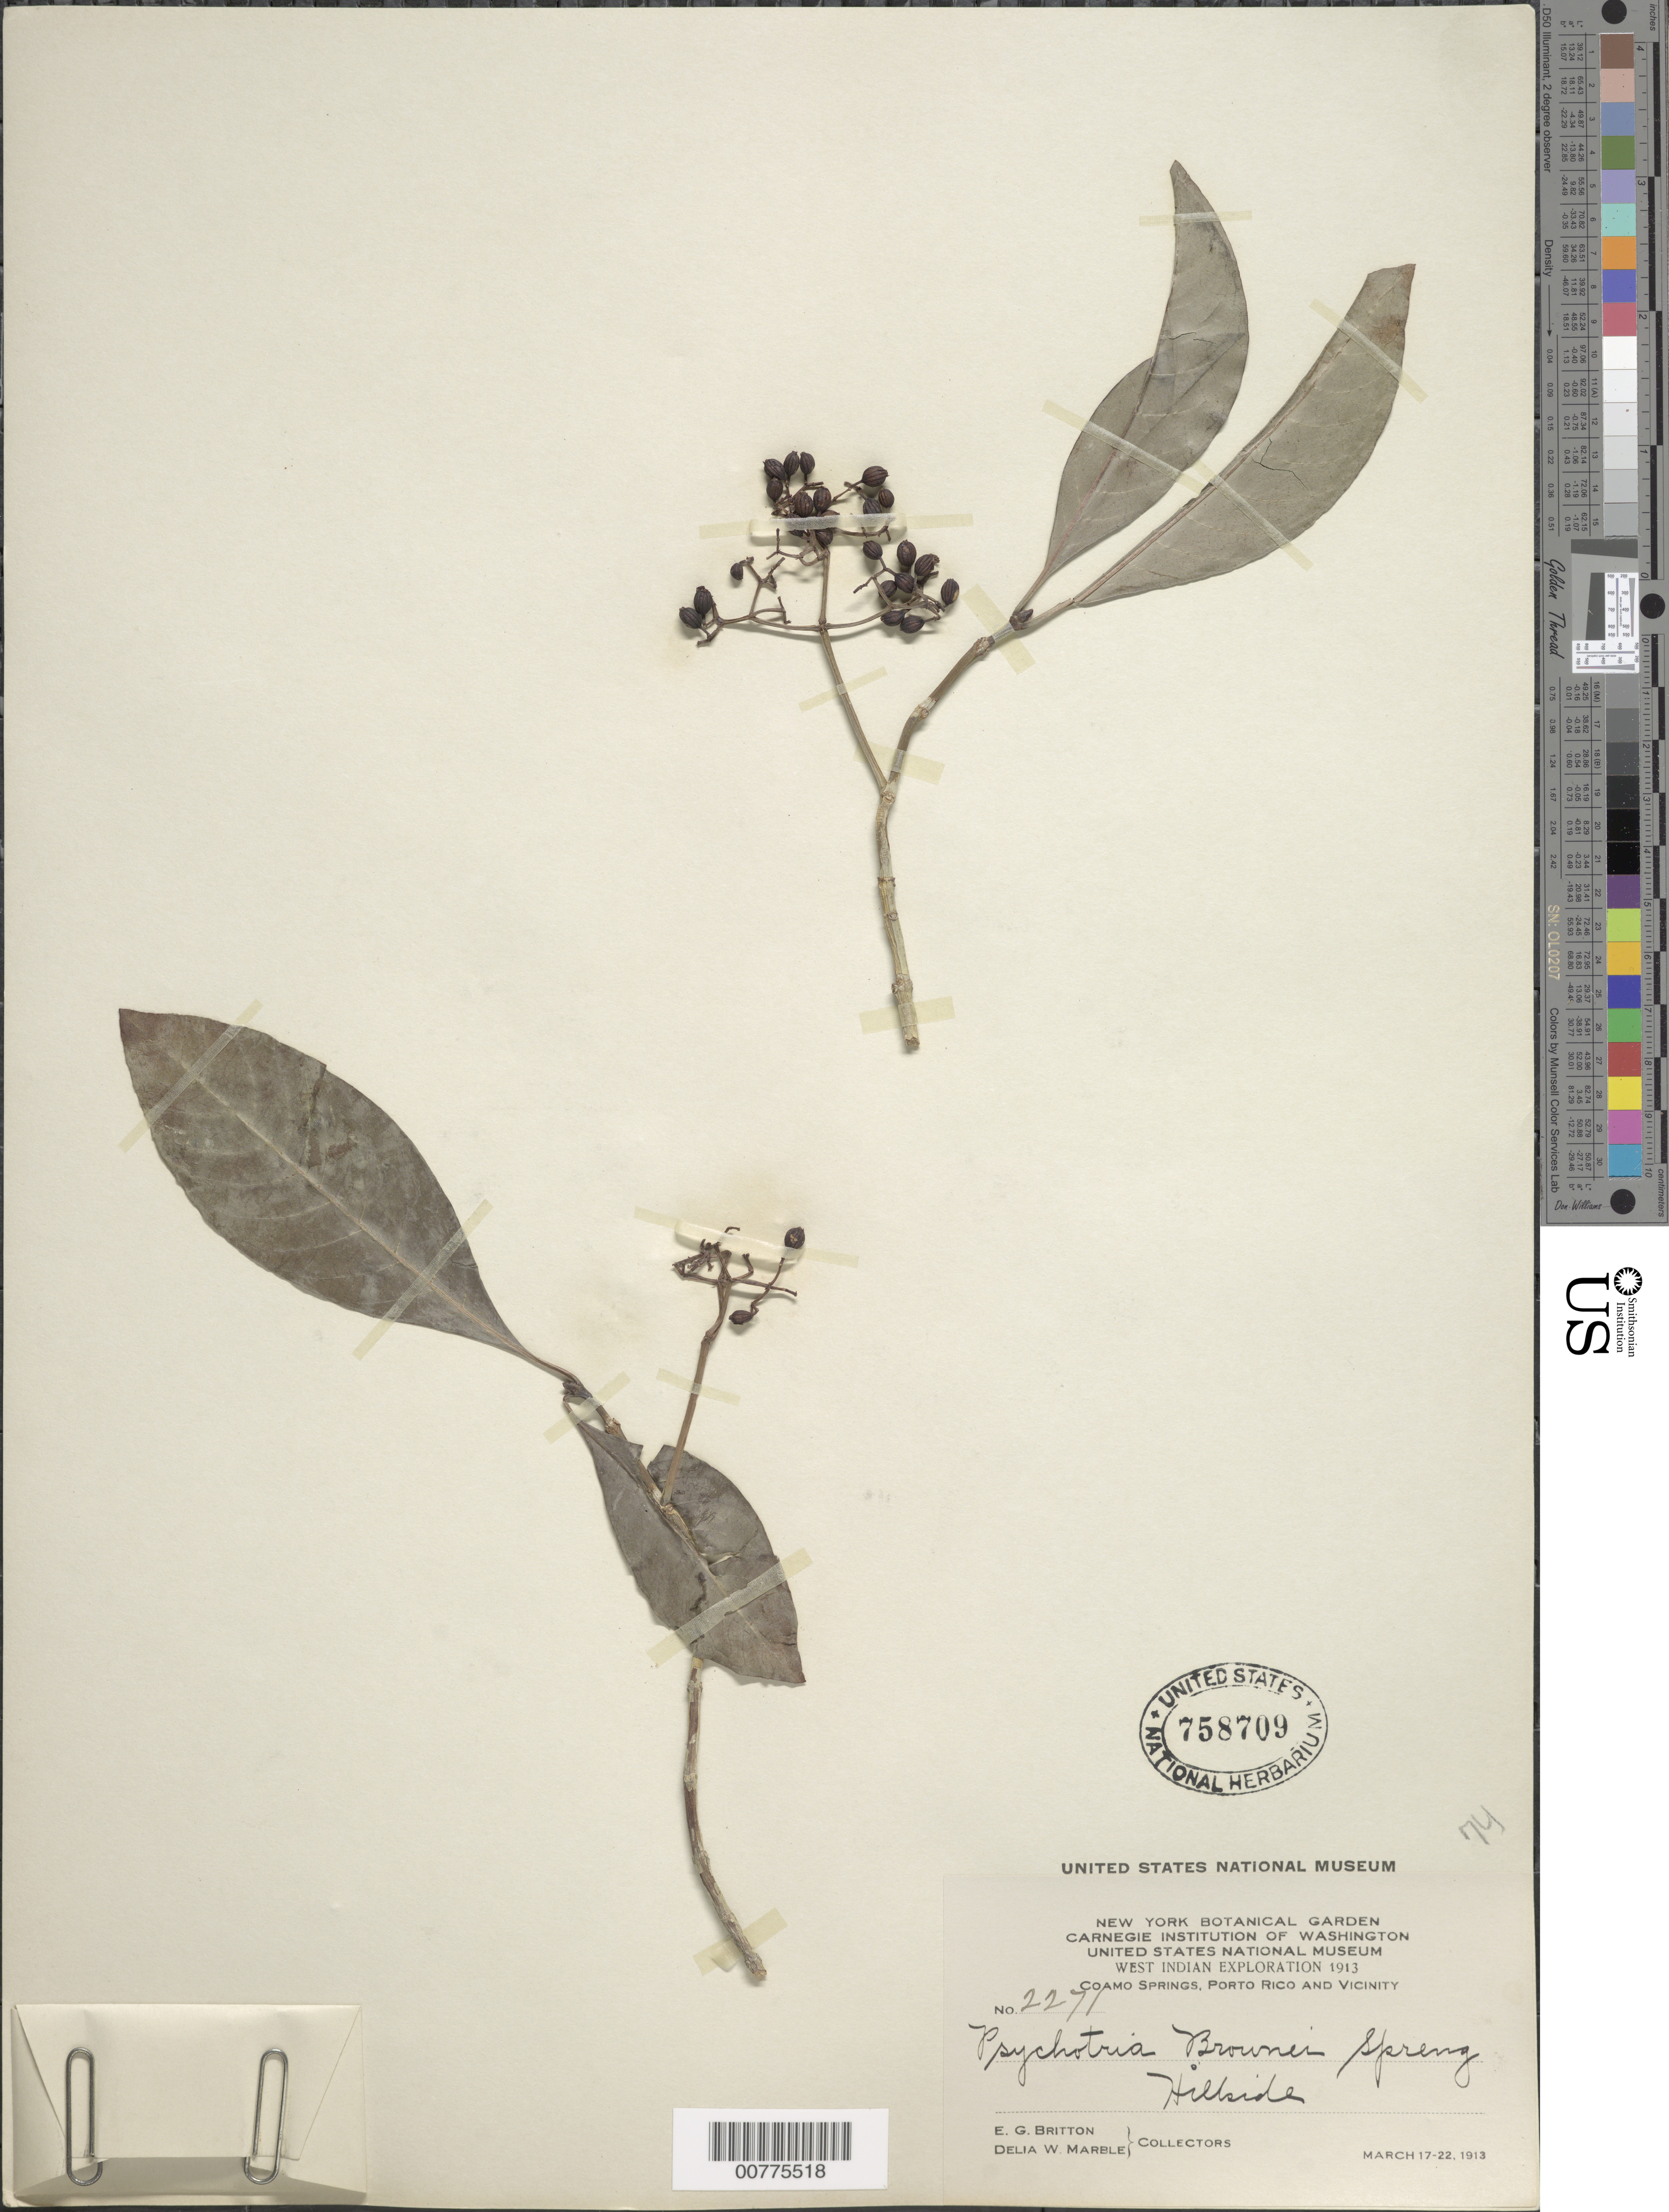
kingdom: Plantae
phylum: Tracheophyta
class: Magnoliopsida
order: Gentianales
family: Rubiaceae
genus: Psychotria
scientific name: Psychotria glabrata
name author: Sw.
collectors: E. G. Britton & D. W. Marble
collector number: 2271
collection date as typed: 17 Mar 1913 to 22 Mar 1913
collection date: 1913-03-17/1913-03-22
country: Puerto Rico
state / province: Coamo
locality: Coamo Springs, hillside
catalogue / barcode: US 758709